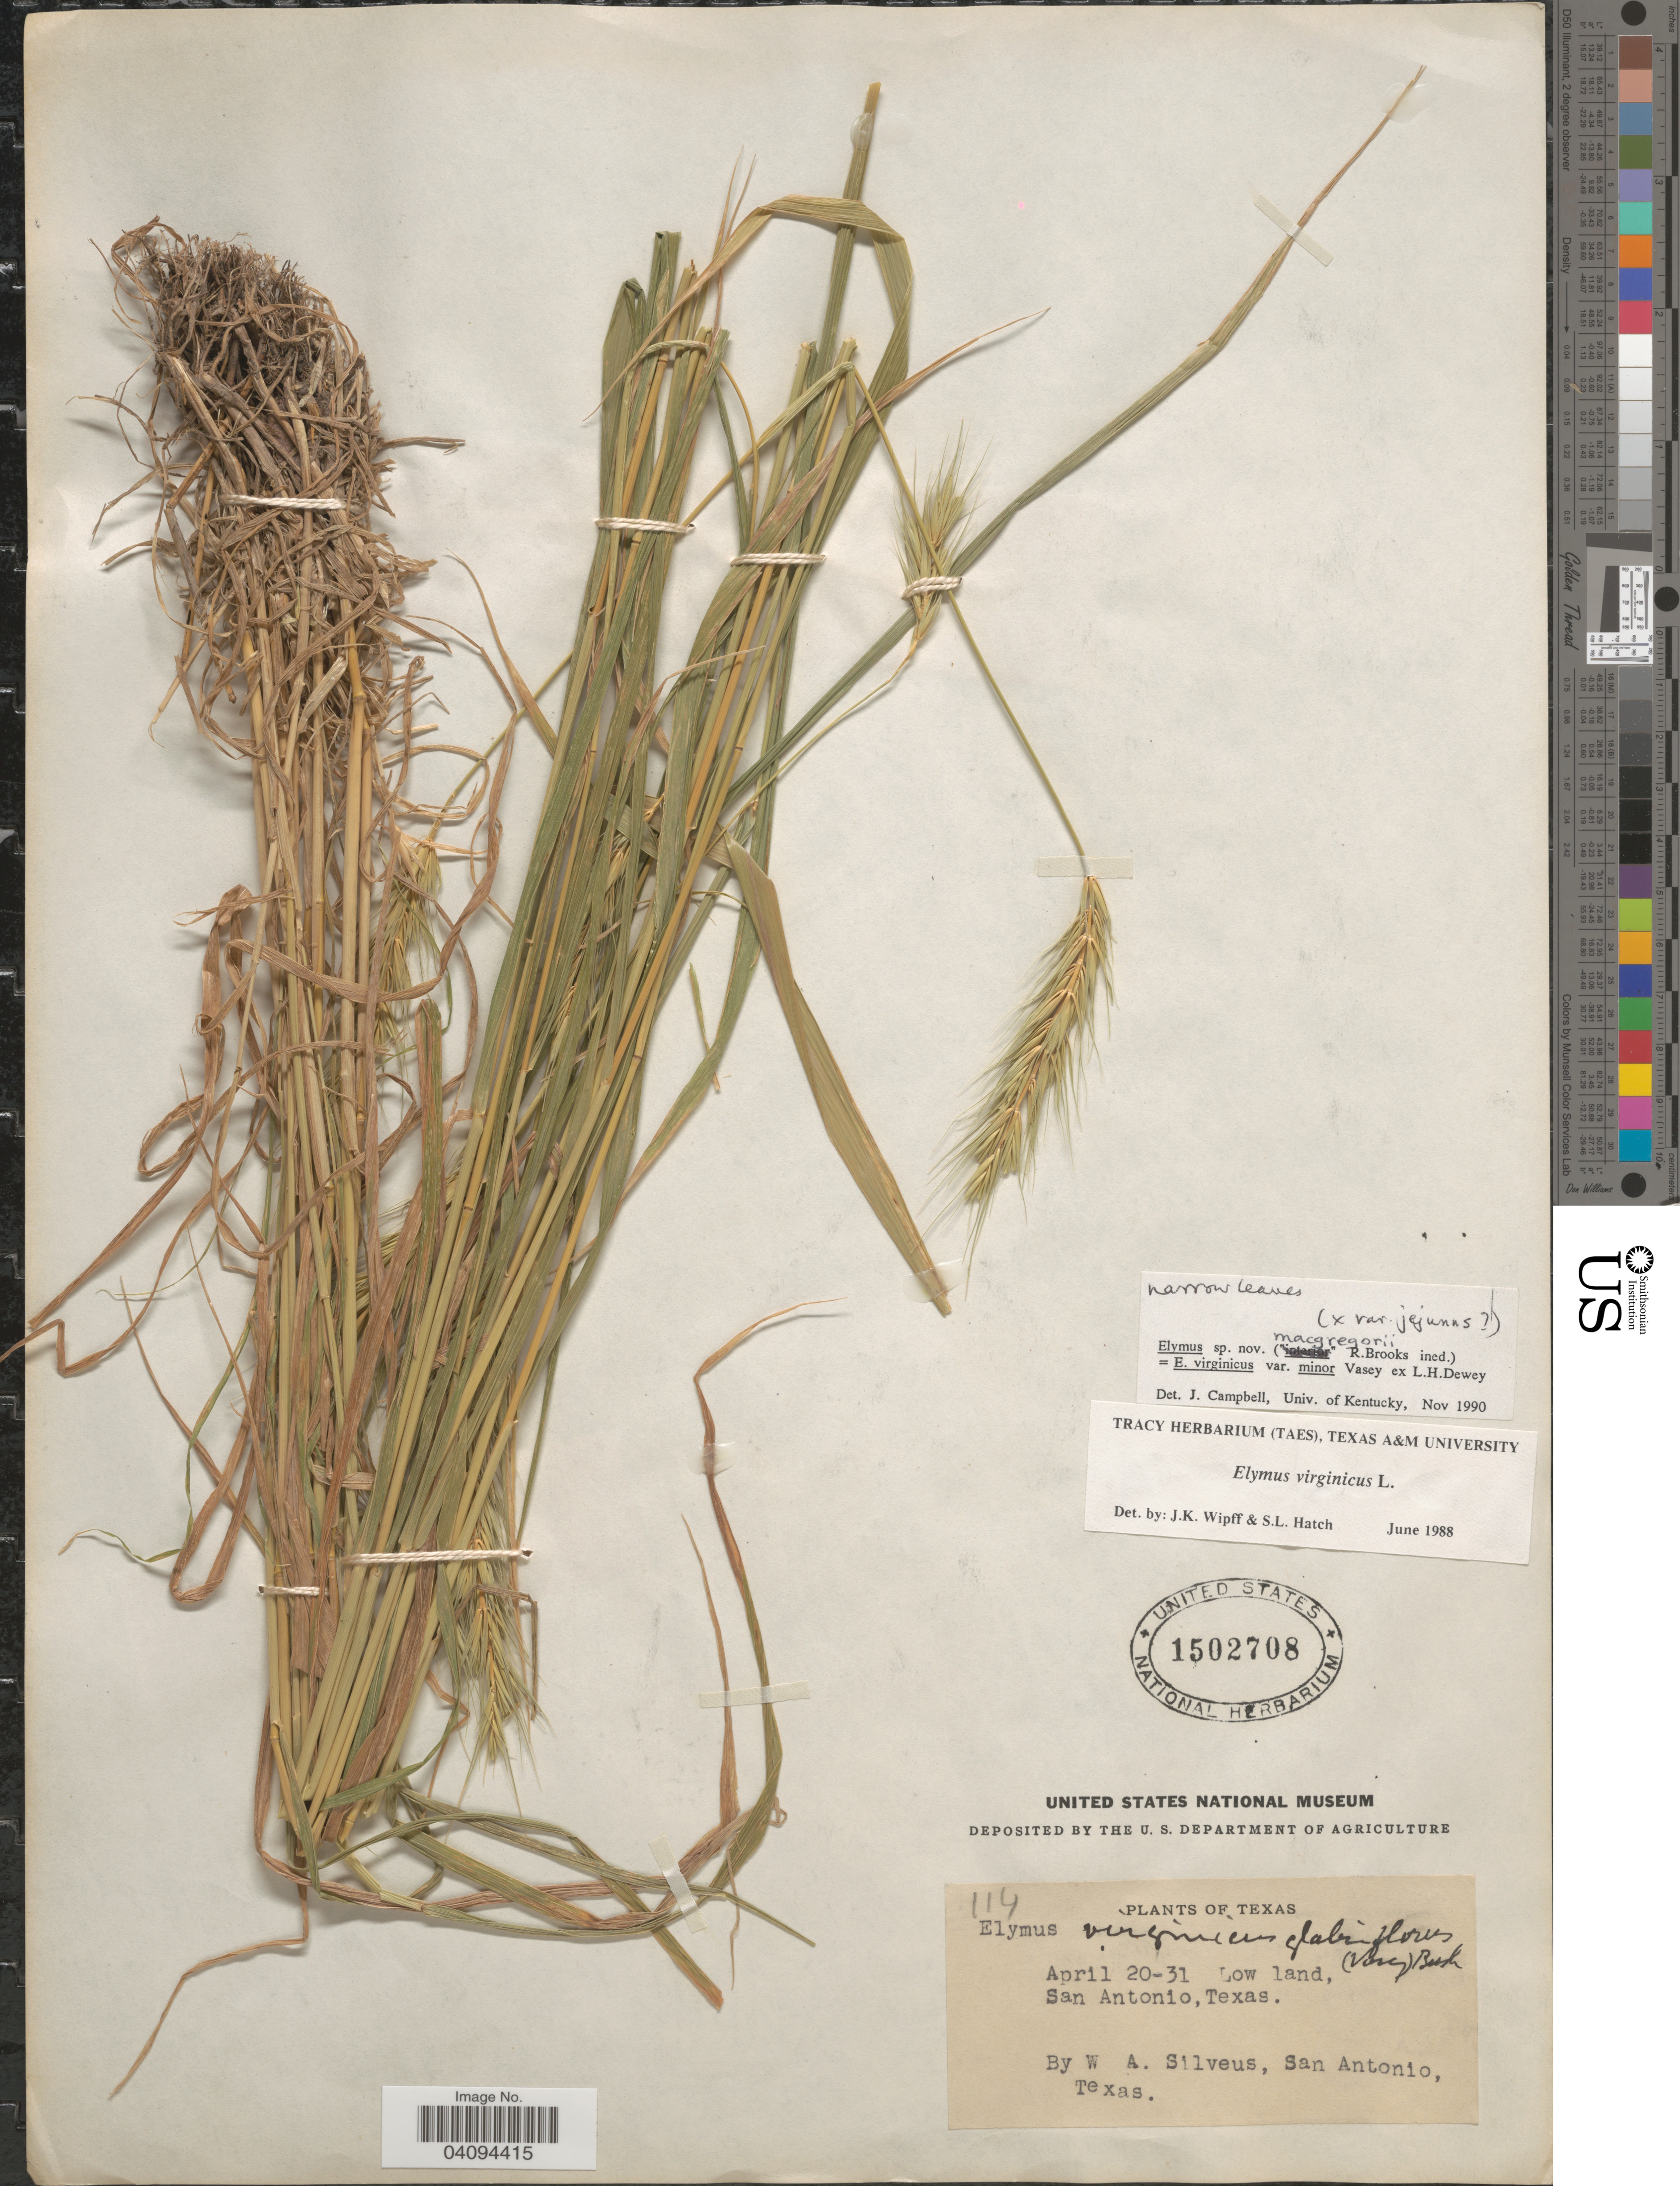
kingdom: Plantae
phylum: Tracheophyta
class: Liliopsida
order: Poales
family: Poaceae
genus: Elymus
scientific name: Elymus macgregorii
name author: R.E. Brooks & J.J.N. Campb.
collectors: W. Silveus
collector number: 114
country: United States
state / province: Texas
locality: San Antonio.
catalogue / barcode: US 1502708